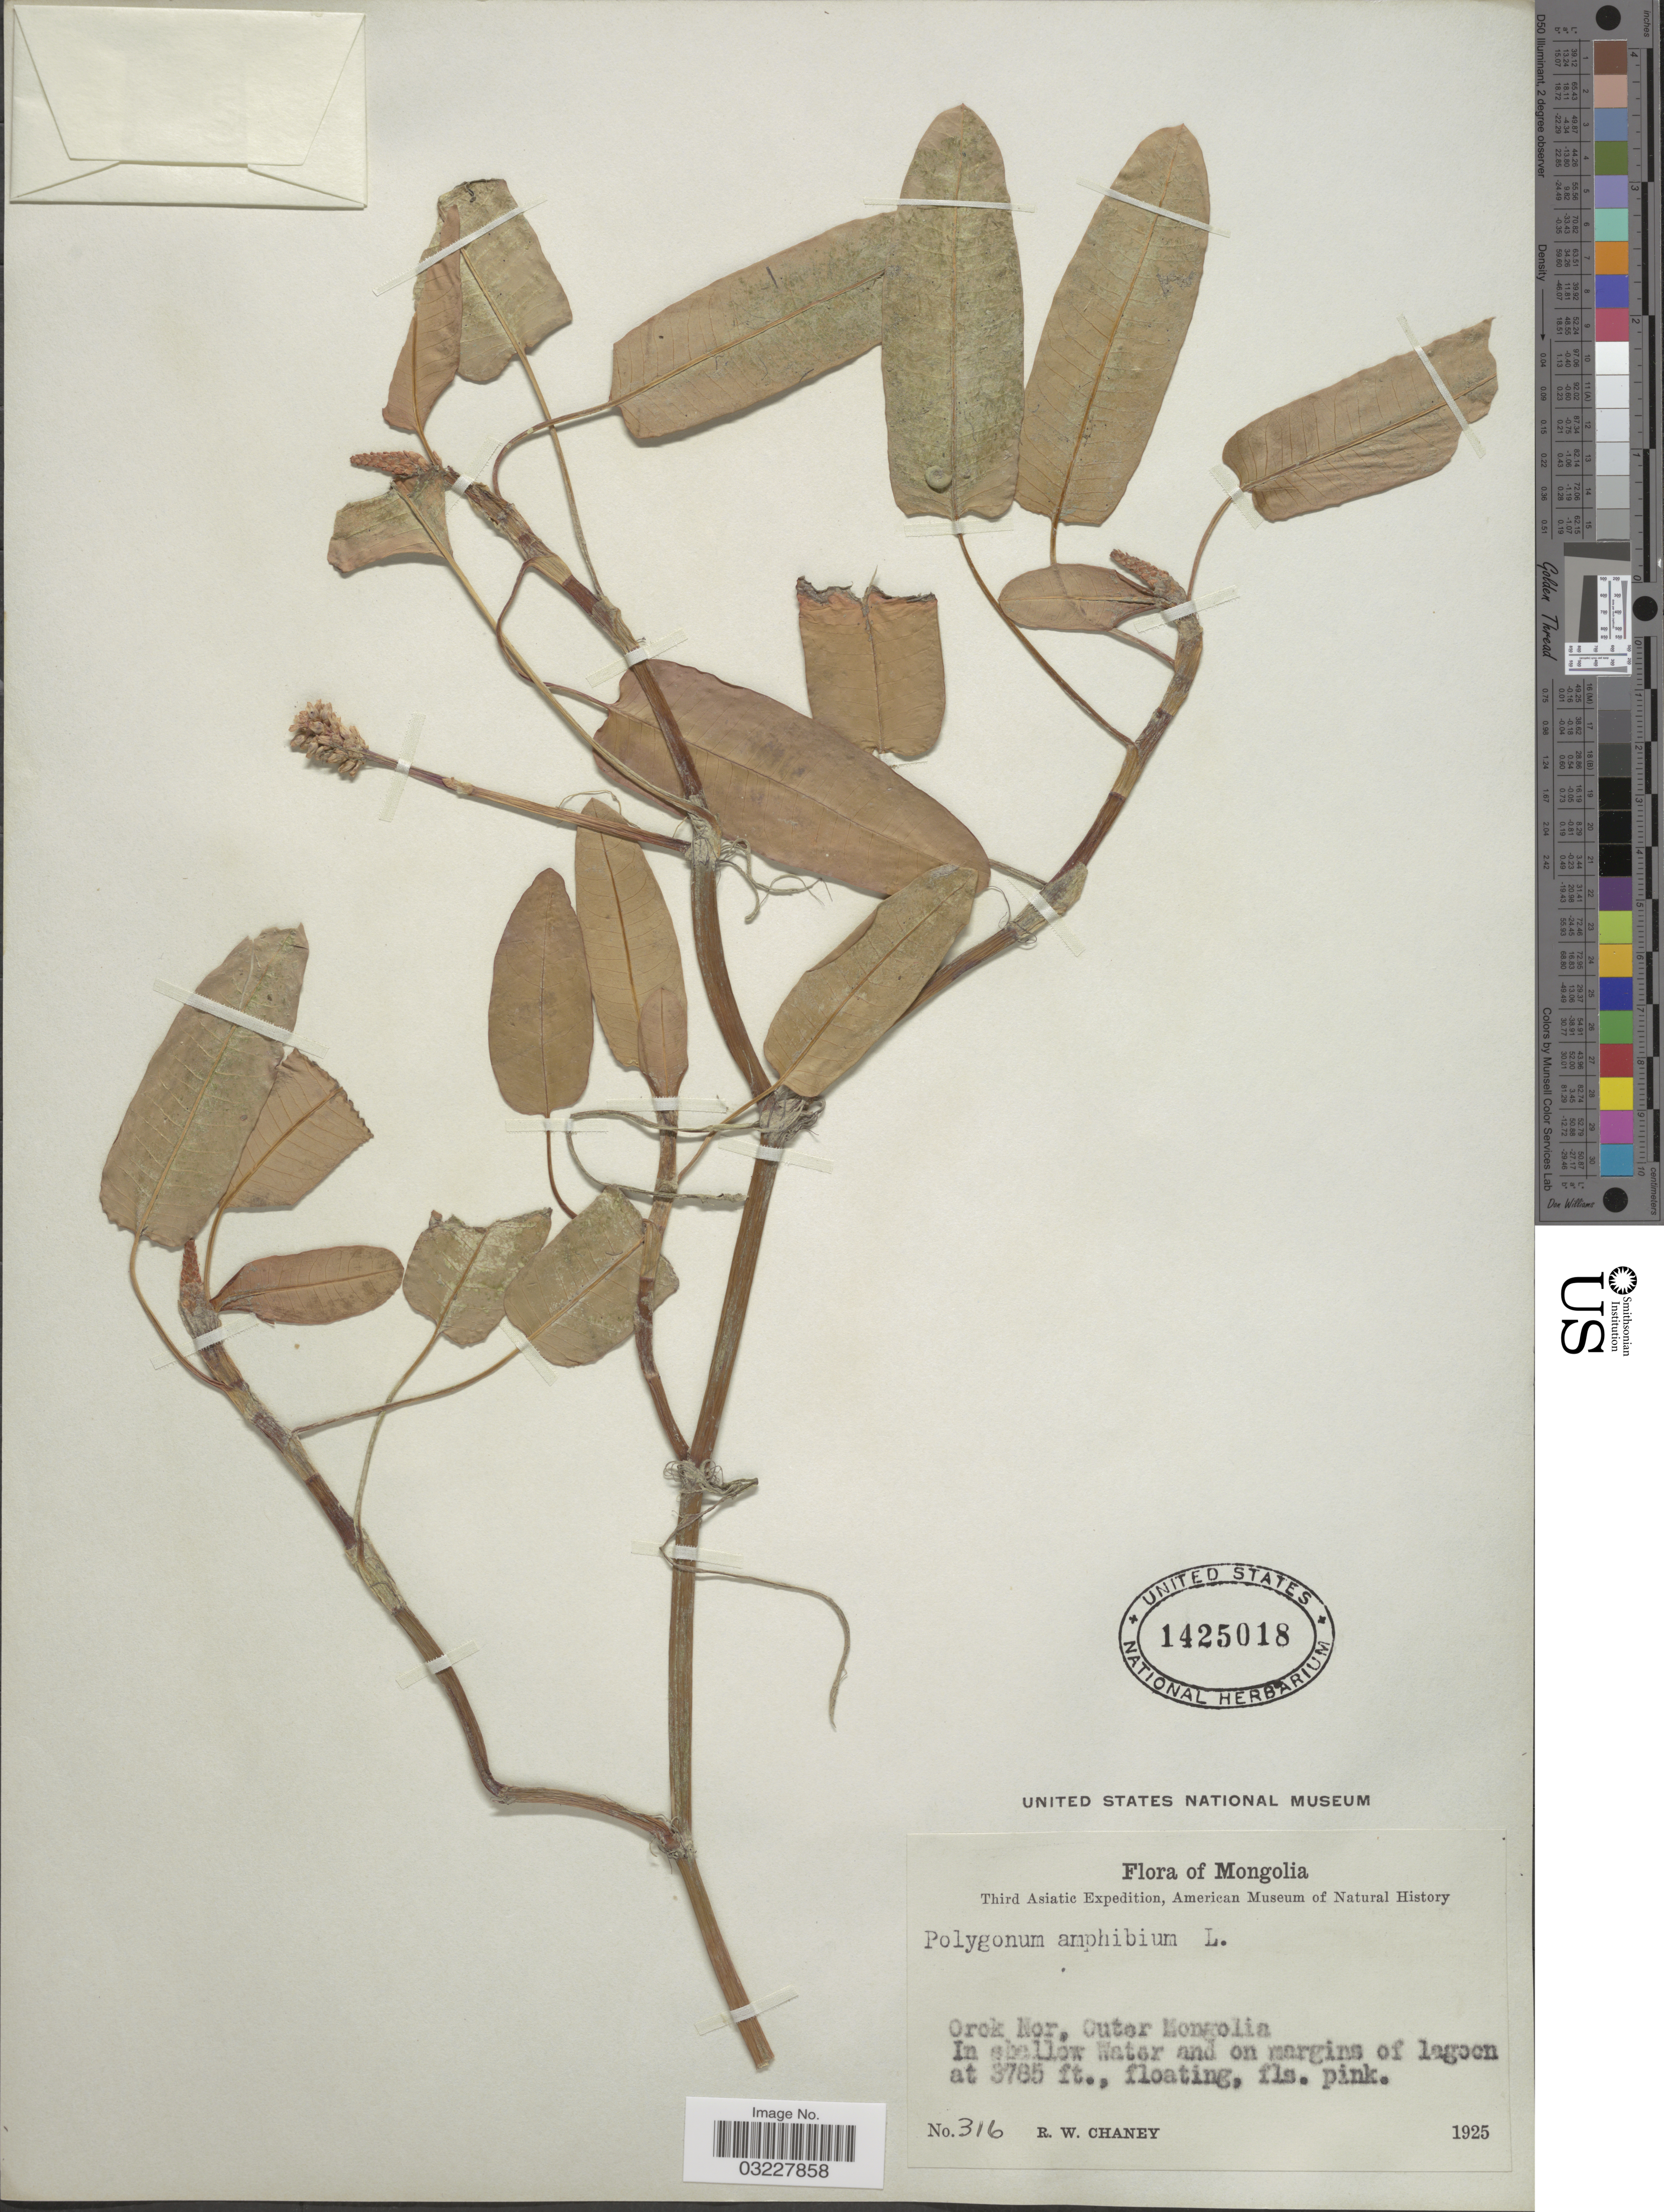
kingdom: Plantae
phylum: Tracheophyta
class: Magnoliopsida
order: Caryophyllales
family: Polygonaceae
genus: Polygonum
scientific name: Polygonum amphibium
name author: L.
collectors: R. Chaney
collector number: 316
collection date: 1925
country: Mongolia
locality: Orok Nor, Outer Mongolia.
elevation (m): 1154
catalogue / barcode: US 1425018